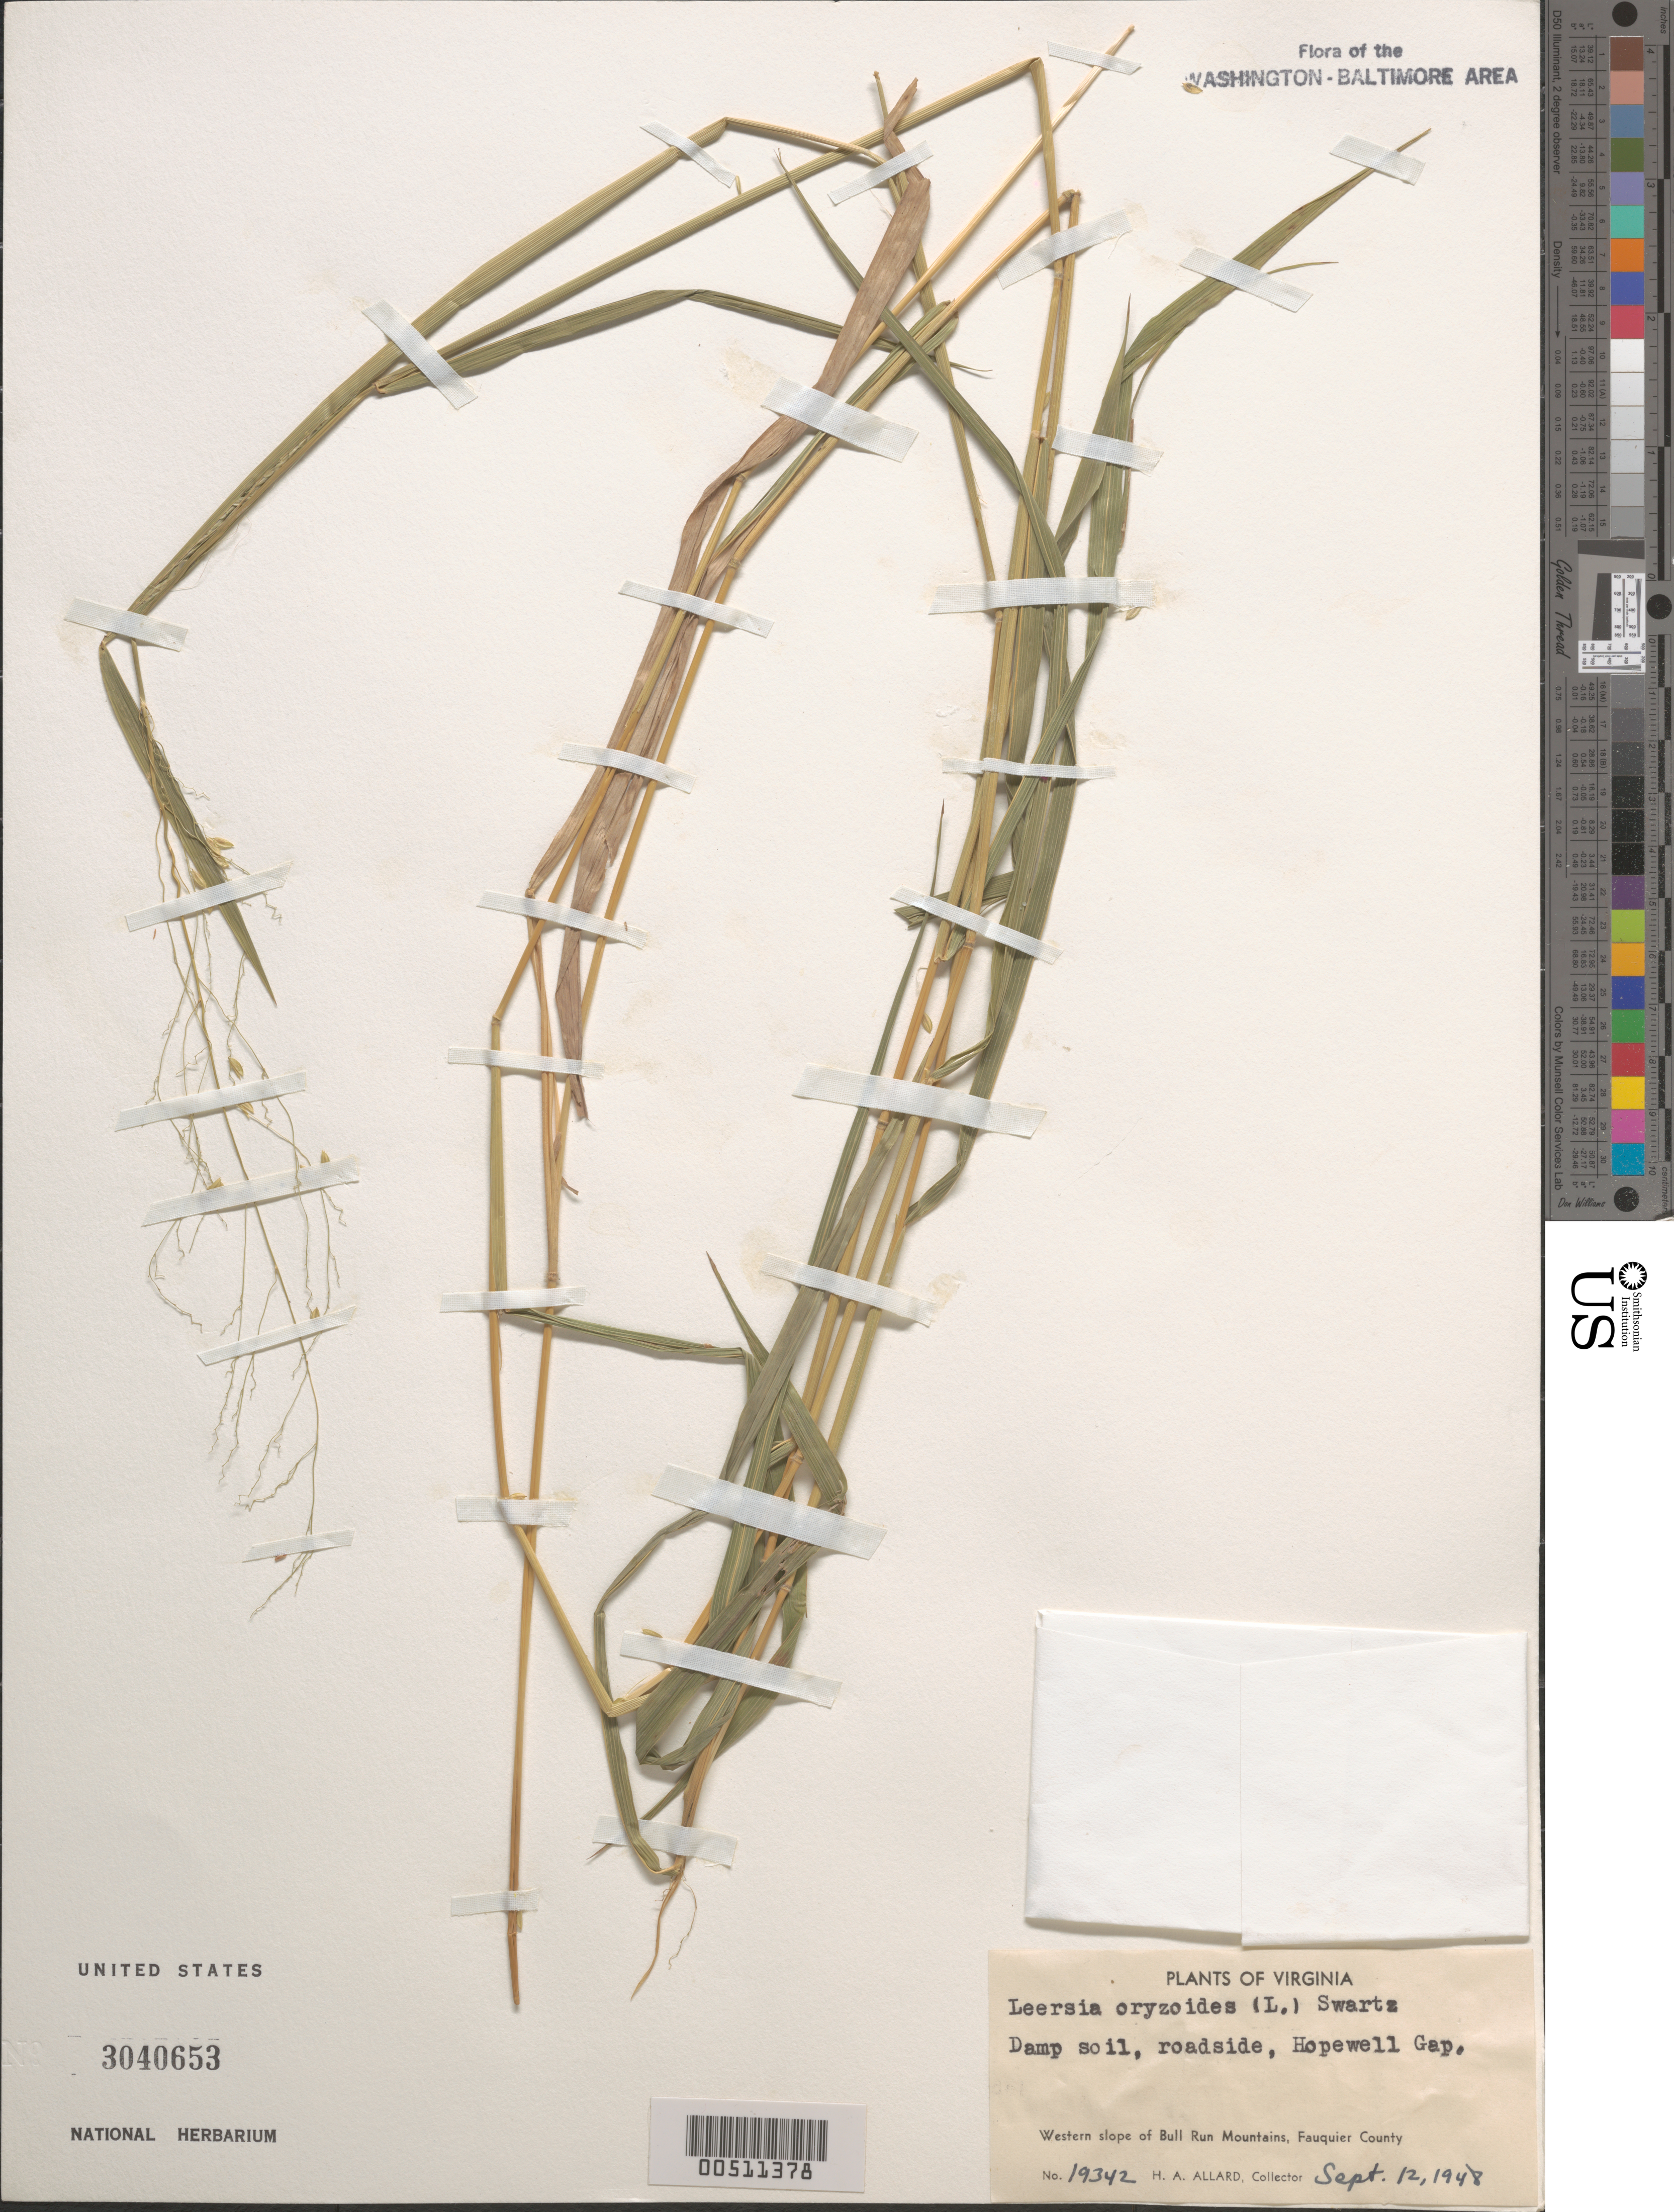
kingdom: Plantae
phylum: Tracheophyta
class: Liliopsida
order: Poales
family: Poaceae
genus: Leersia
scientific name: Leersia oryzoides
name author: (L.) Sw.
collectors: H. A. Allard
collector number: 19342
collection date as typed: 12 Sep 1948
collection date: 1948-09-12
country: United States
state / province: Virginia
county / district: Fauquier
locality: Hopewell Gap, W slope of Bull Run Mts.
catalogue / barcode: US 3040653